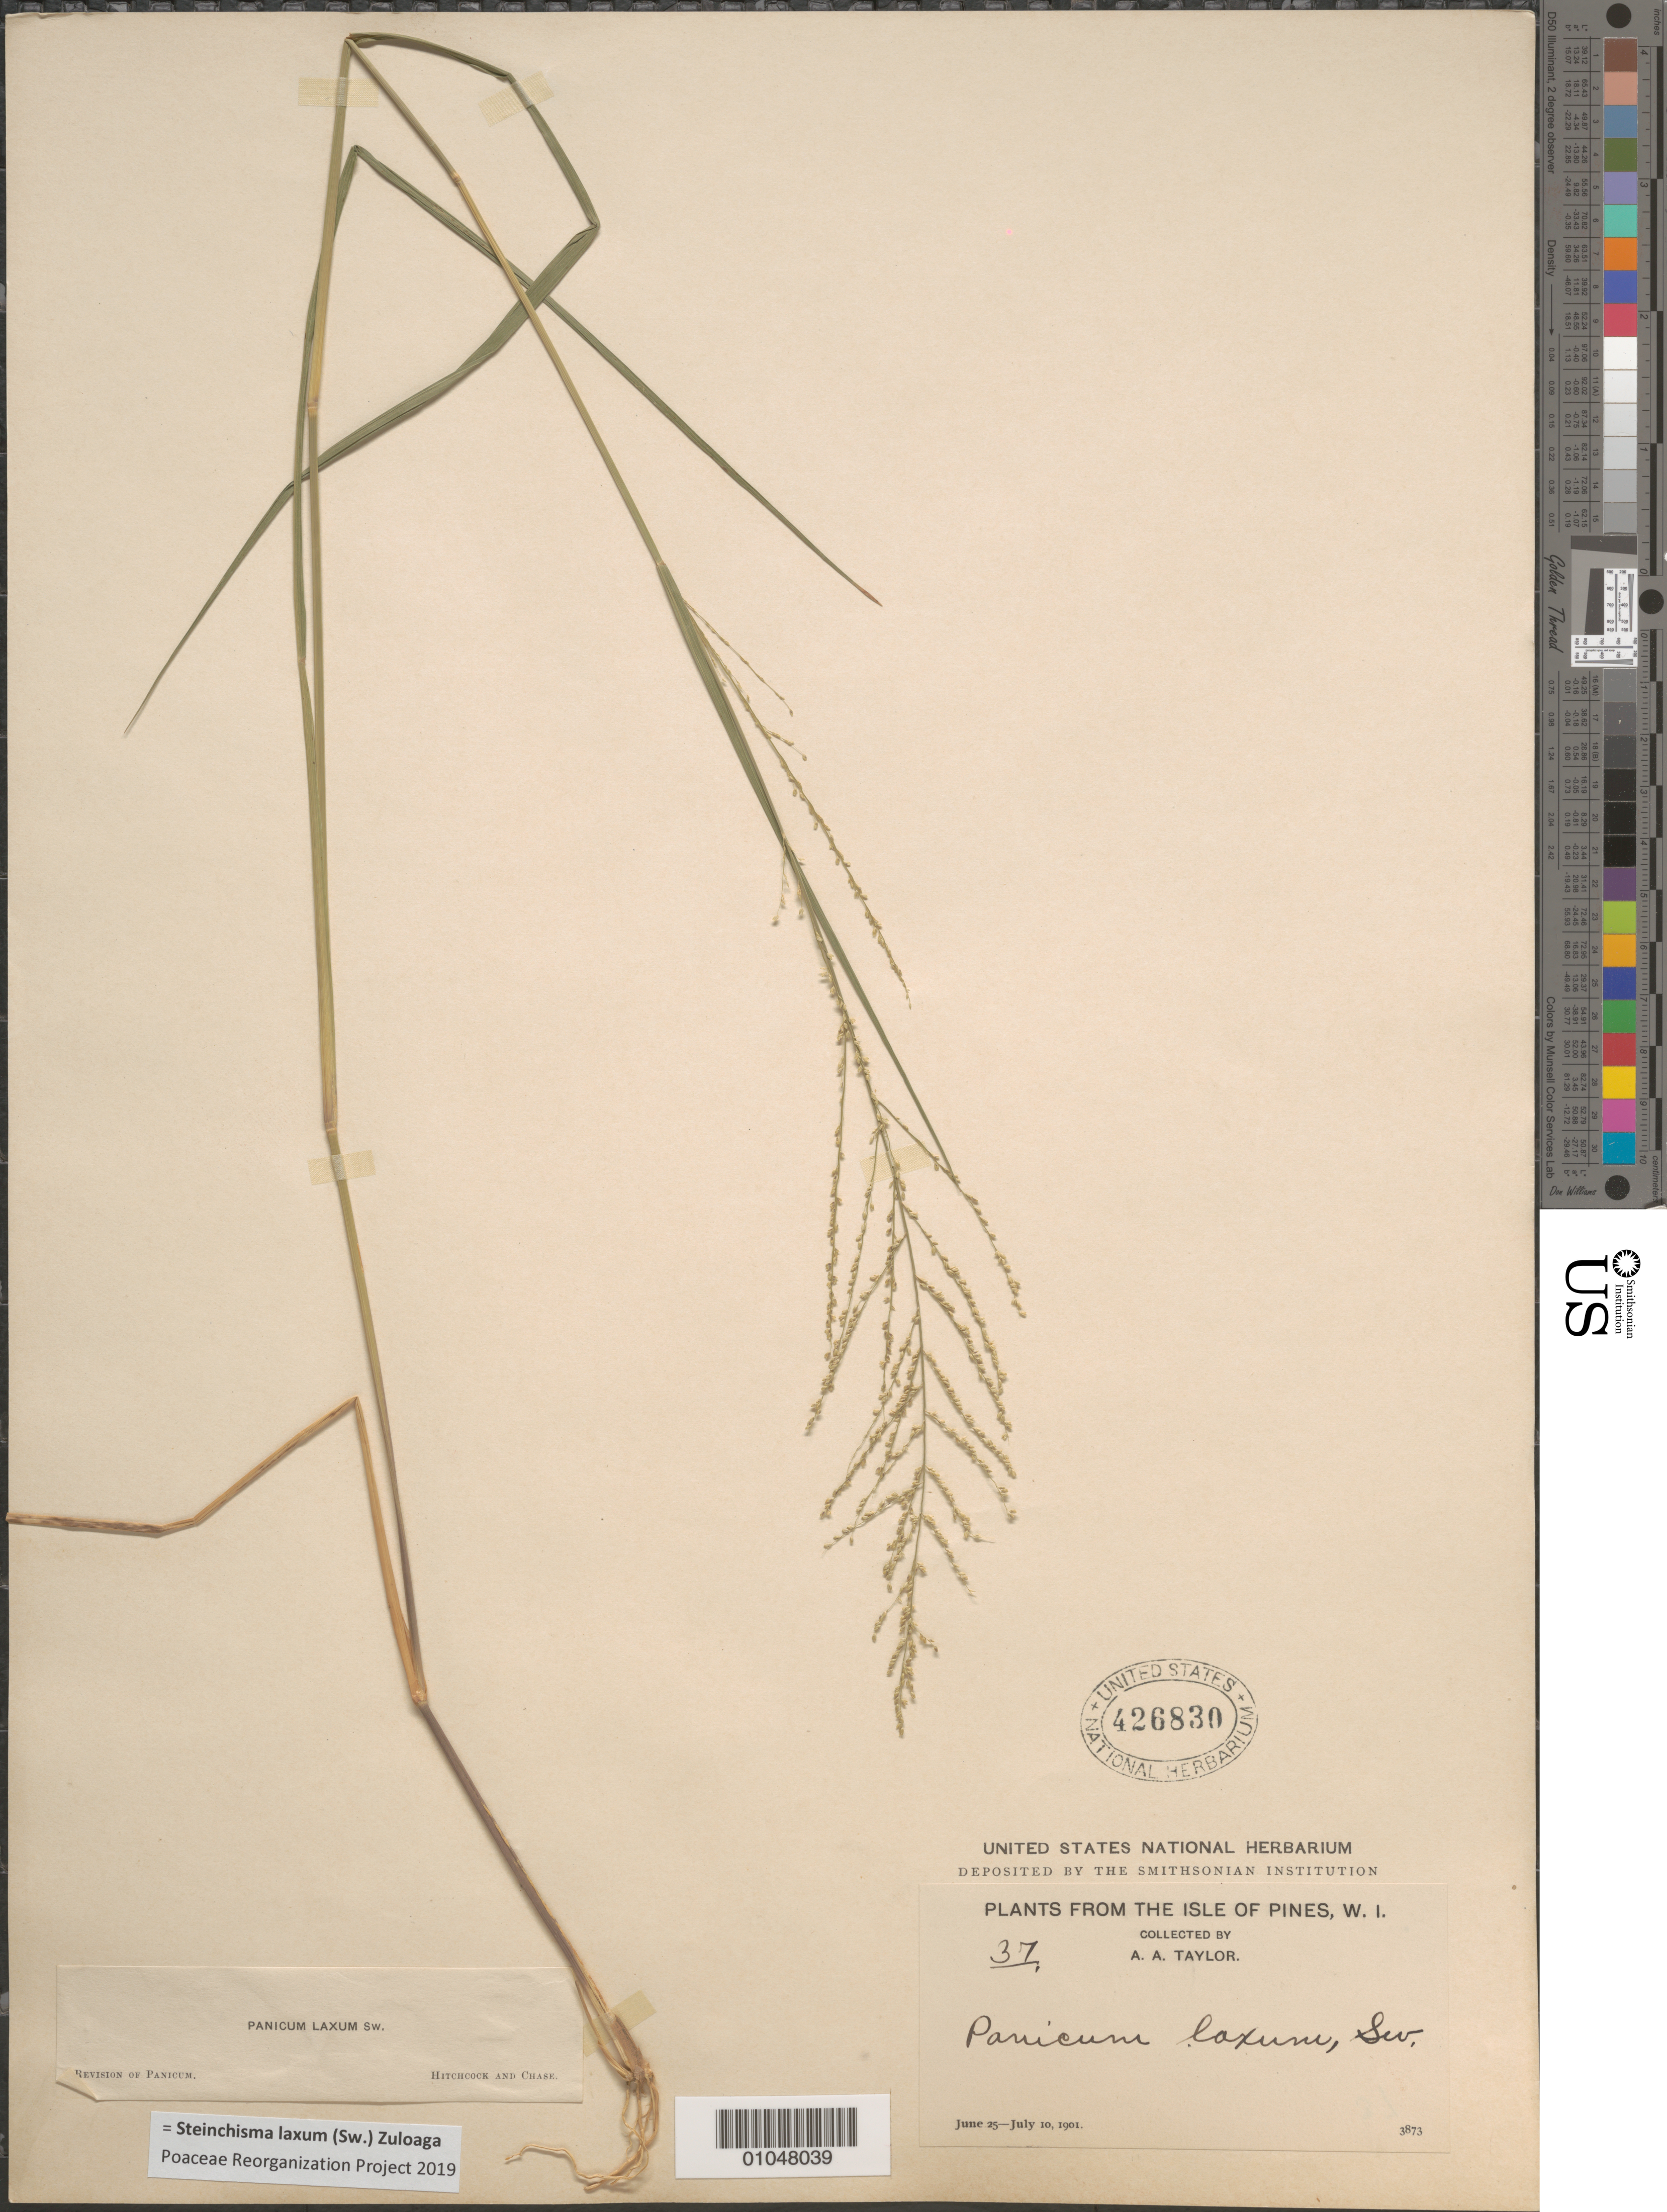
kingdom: Plantae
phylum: Tracheophyta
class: Liliopsida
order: Poales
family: Poaceae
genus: Panicum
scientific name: Panicum laxum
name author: Sw.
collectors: A. A. Taylor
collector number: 37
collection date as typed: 25 Jun 1901 to 10 Jul 1901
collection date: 1901-06-25/1901-07-10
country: Cuba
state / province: Isla de la Juventud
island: Isla de la Juventud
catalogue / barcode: US 426830